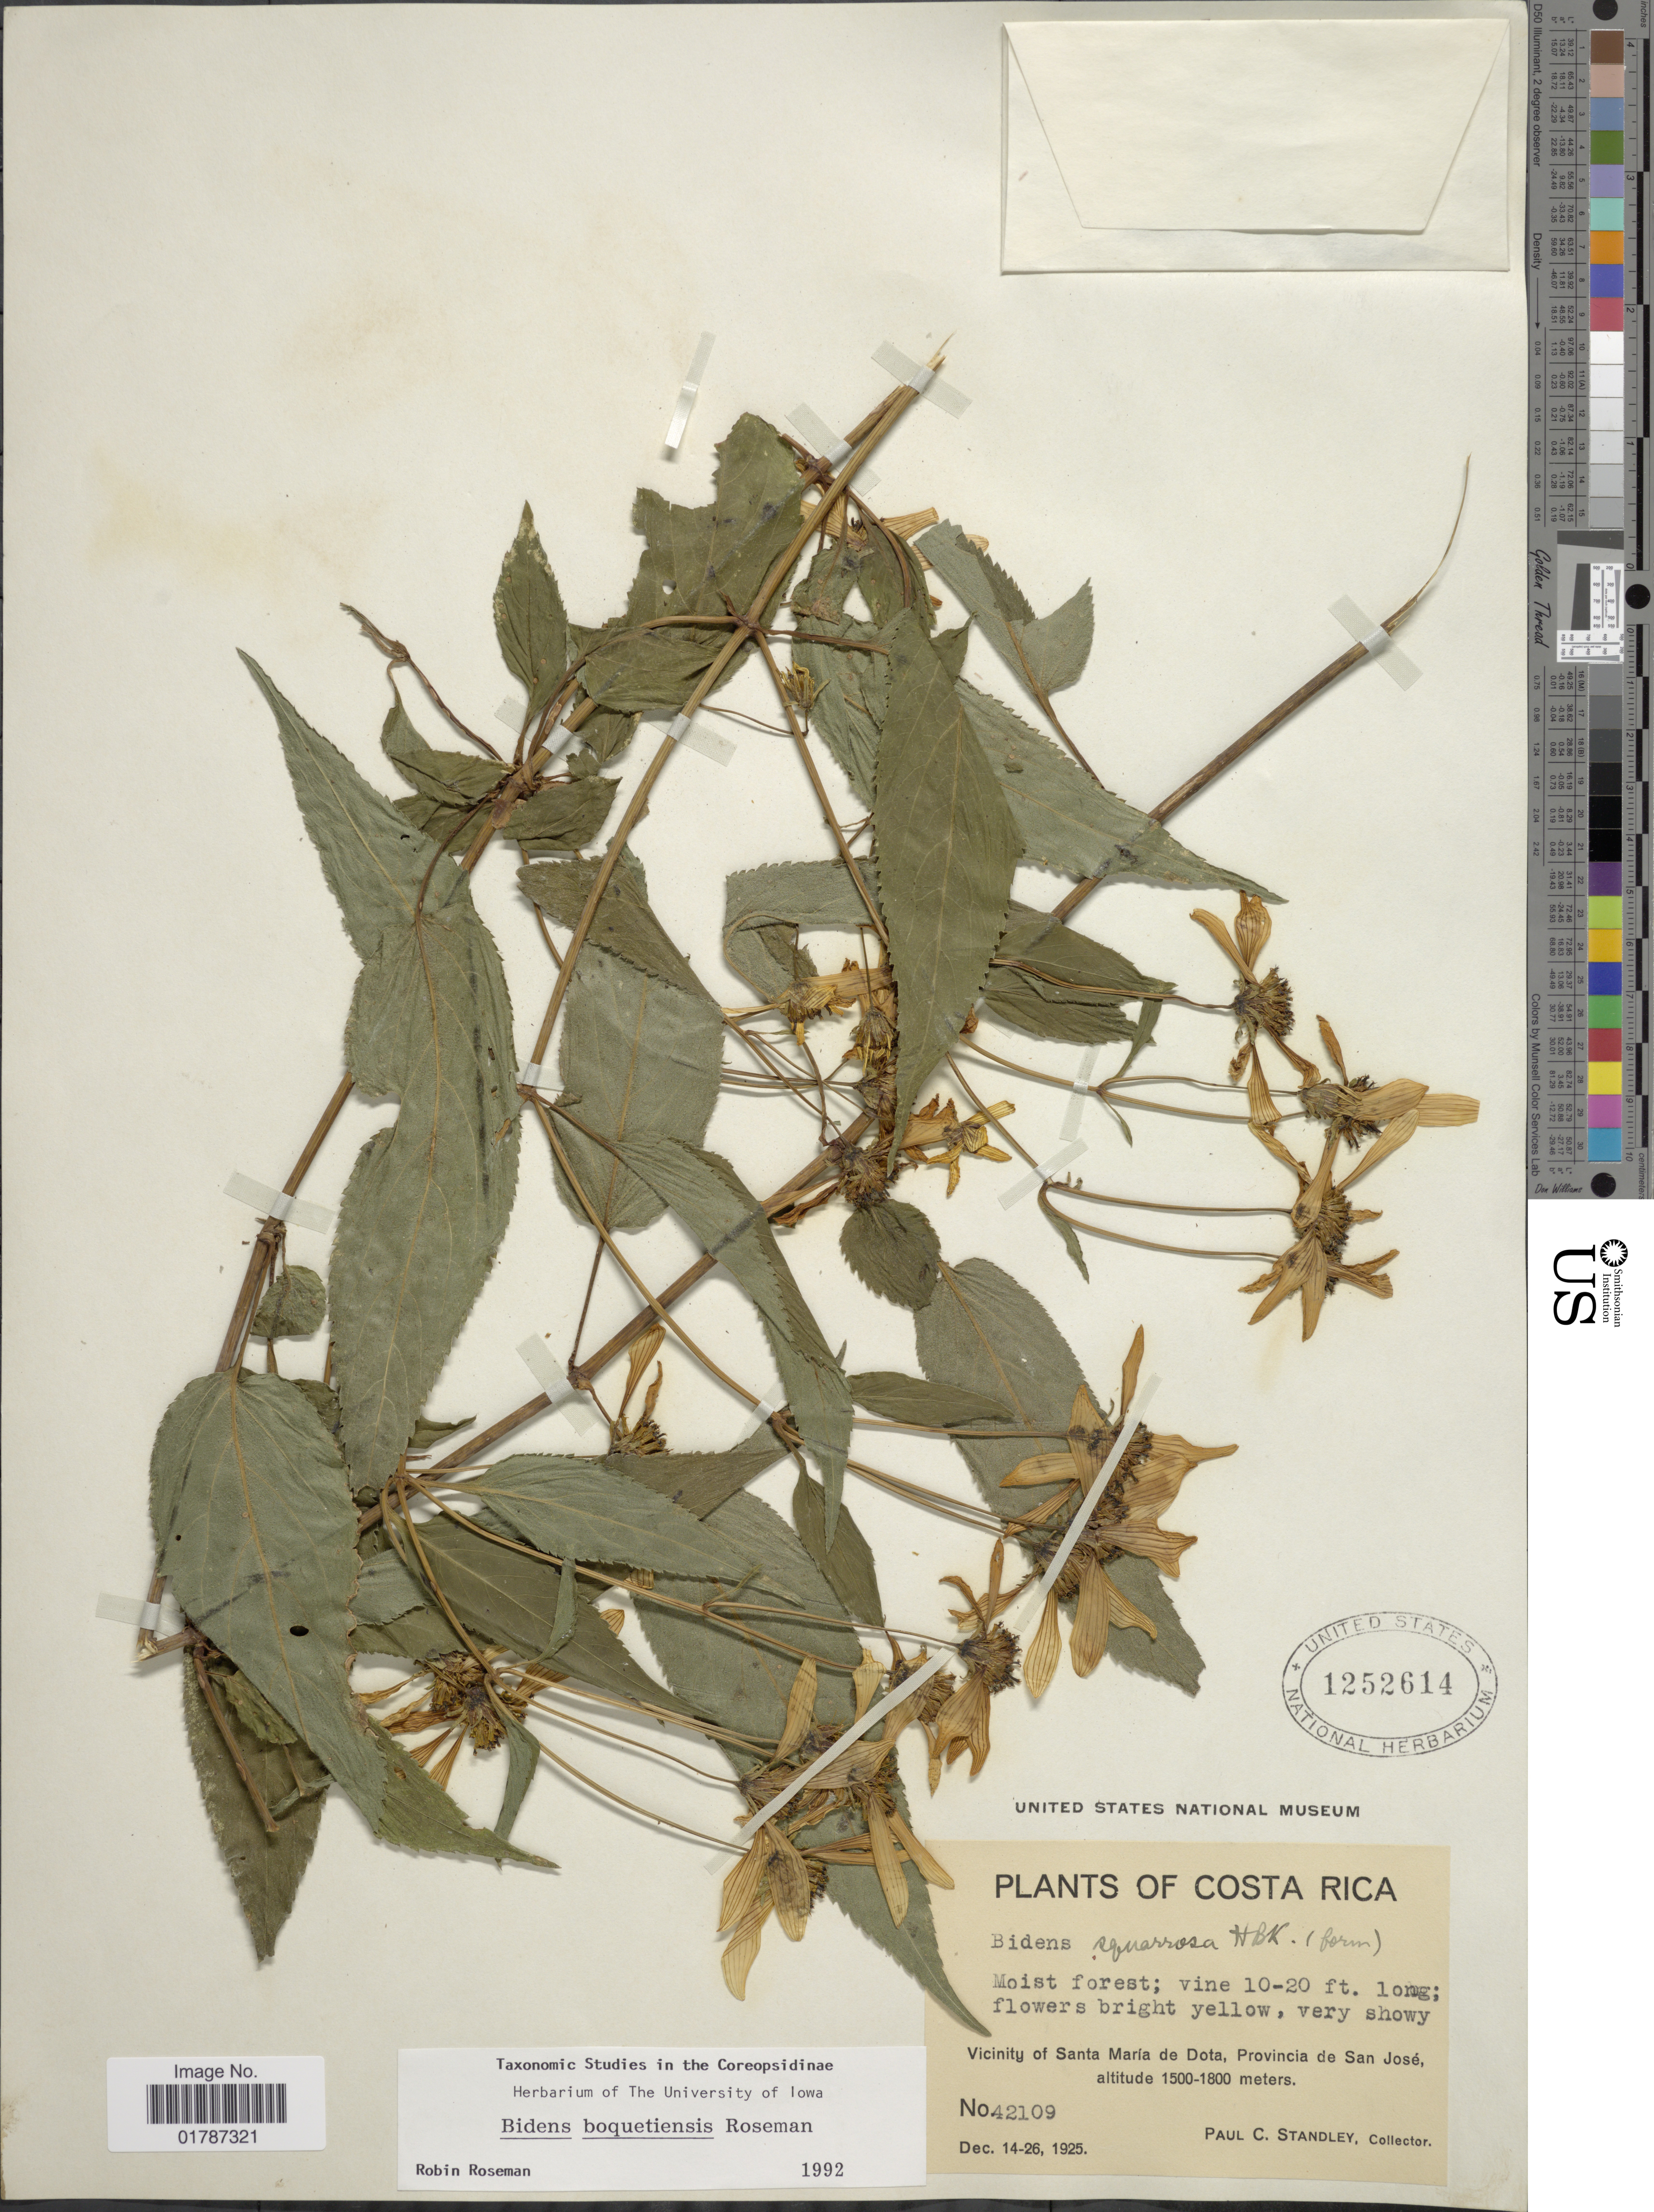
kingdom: Plantae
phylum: Tracheophyta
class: Magnoliopsida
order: Asterales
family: Asteraceae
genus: Bidens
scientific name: Bidens boquetinsis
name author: Roseman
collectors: P. C. Standley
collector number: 42109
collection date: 1925-12-14/1925-12-26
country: Costa Rica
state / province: San José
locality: Vicinity of Santa Maria de Dota, Provincia de San Jose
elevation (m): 1500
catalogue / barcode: US 1252614